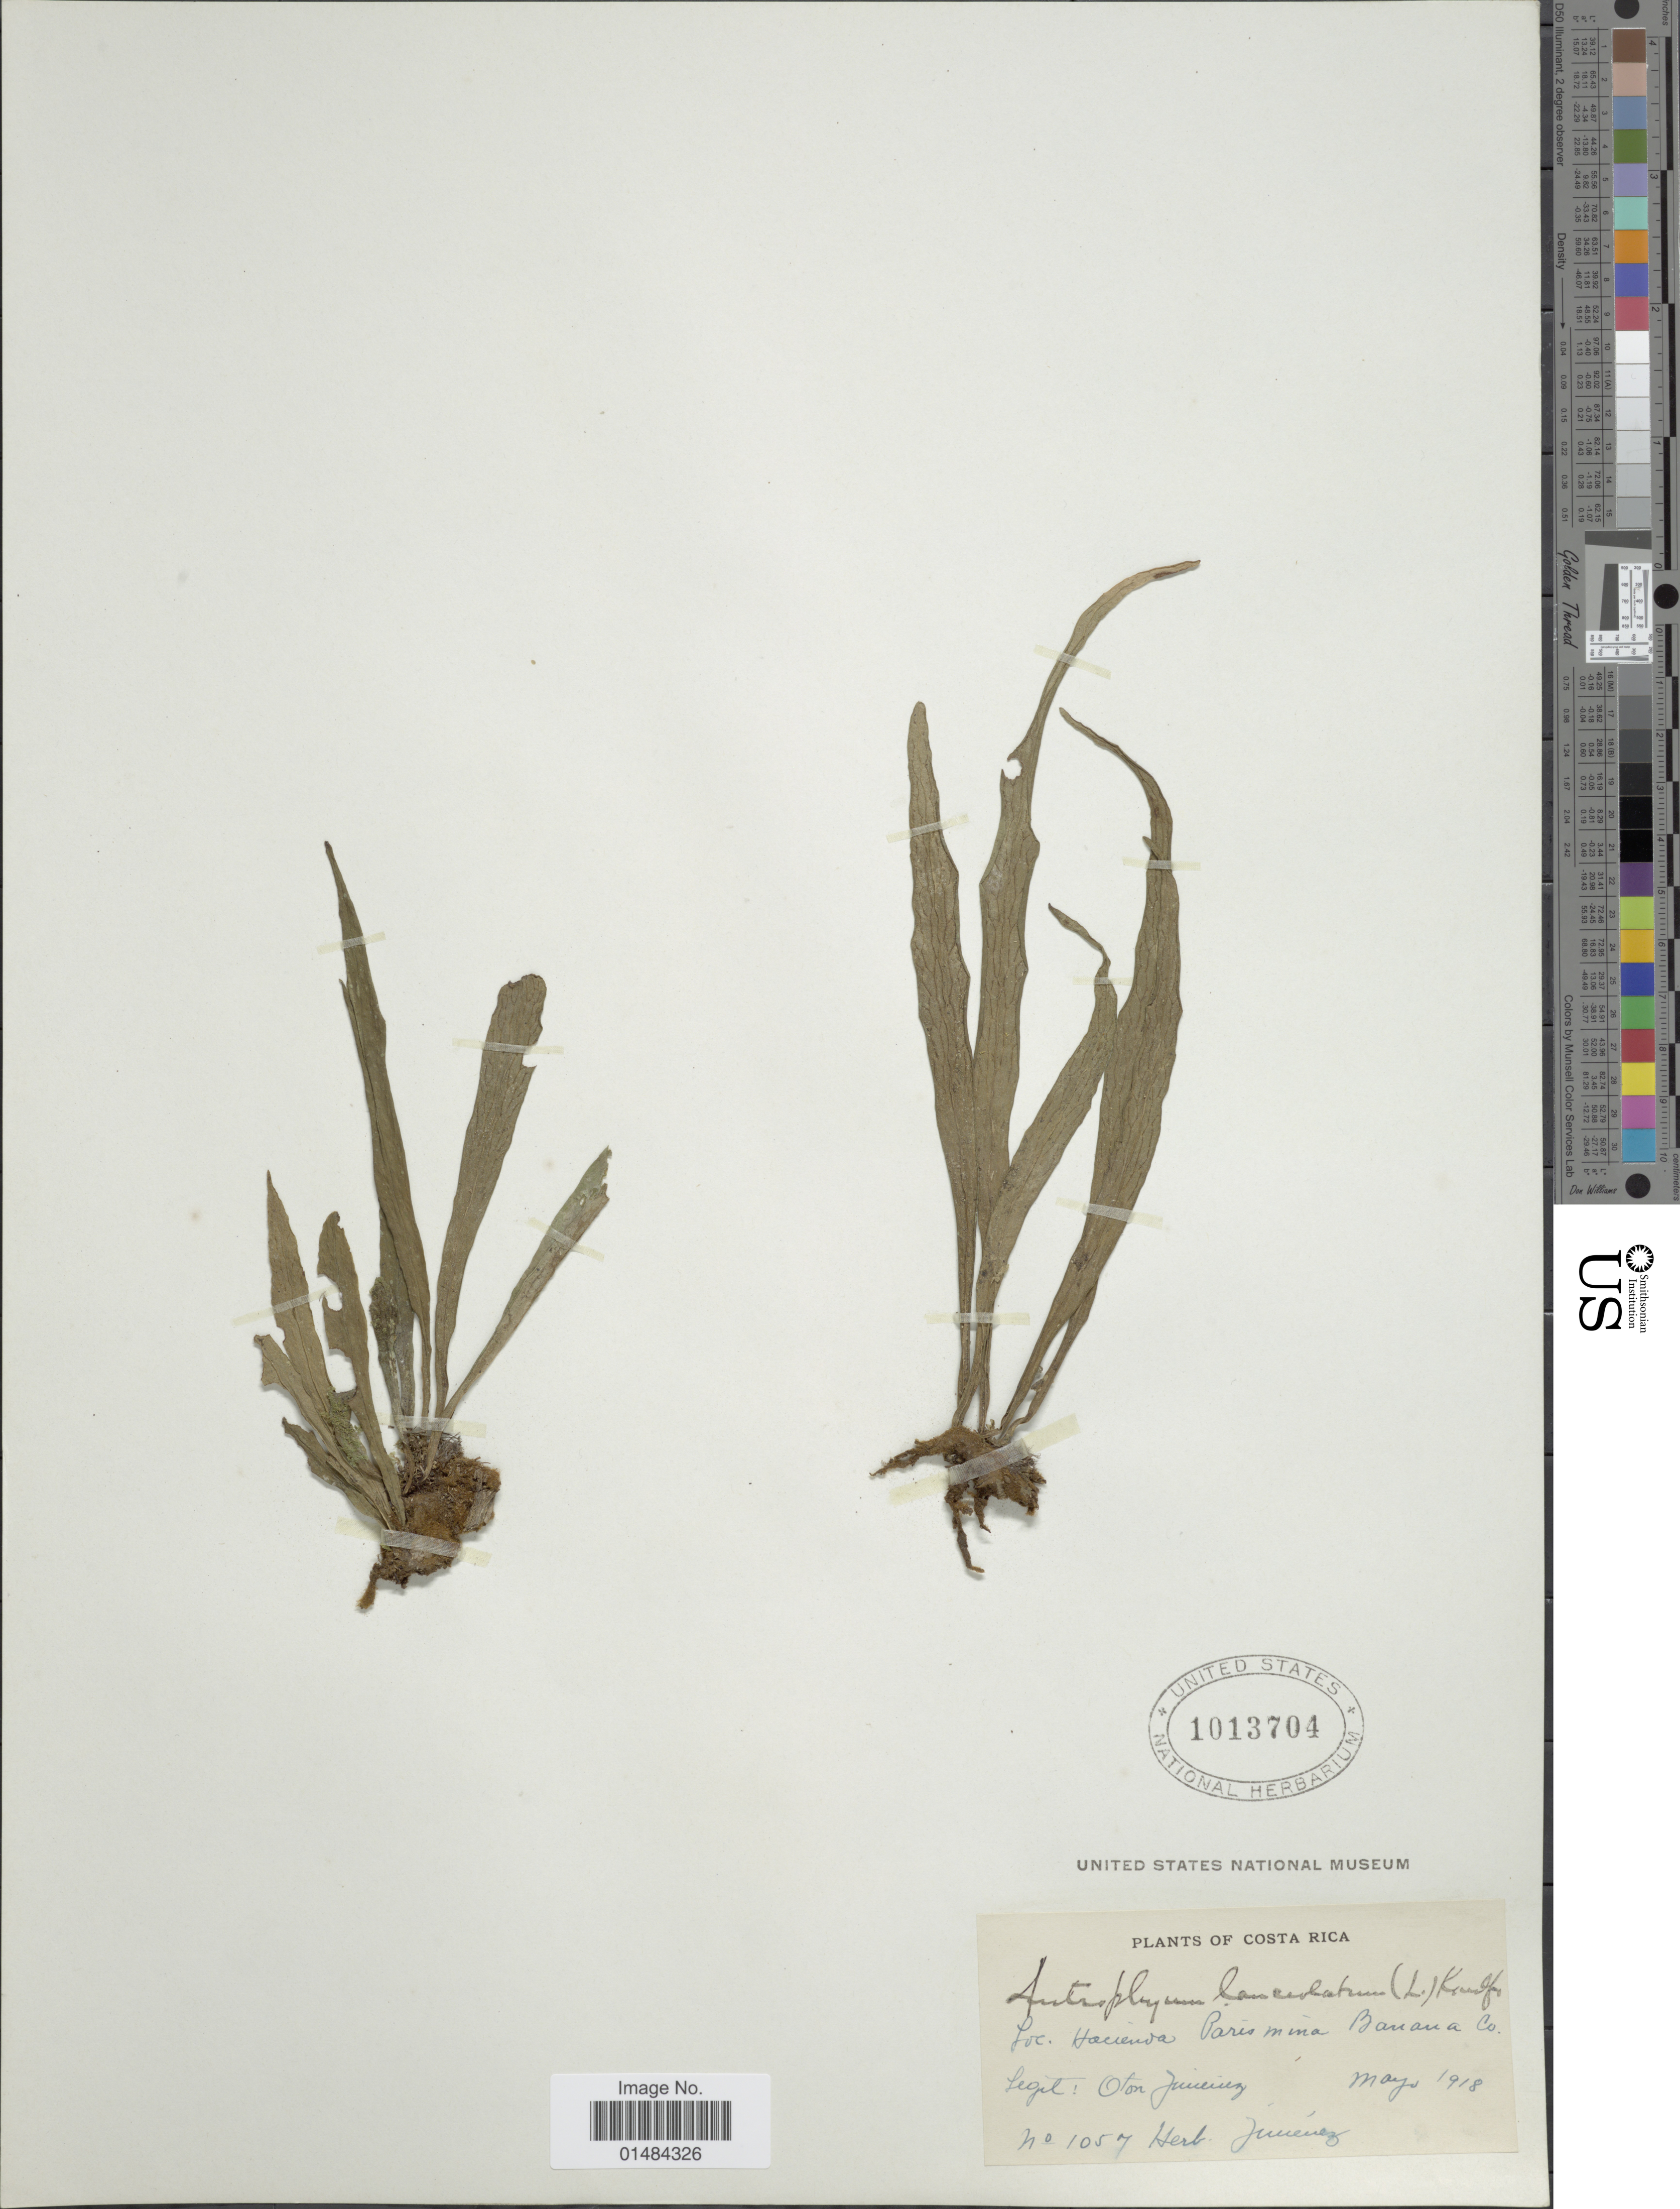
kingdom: Plantae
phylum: Tracheophyta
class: Polypodiopsida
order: Polypodiales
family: Pteridaceae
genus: Polytaenium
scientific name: Polytaenium lanceolatum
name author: (L.) Desv.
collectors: O. Jimenez L.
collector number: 1057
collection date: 1918-05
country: Costa Rica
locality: Costa Rica, Loc. Hacienda, Parismina, Banana Co.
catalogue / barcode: US 1013704